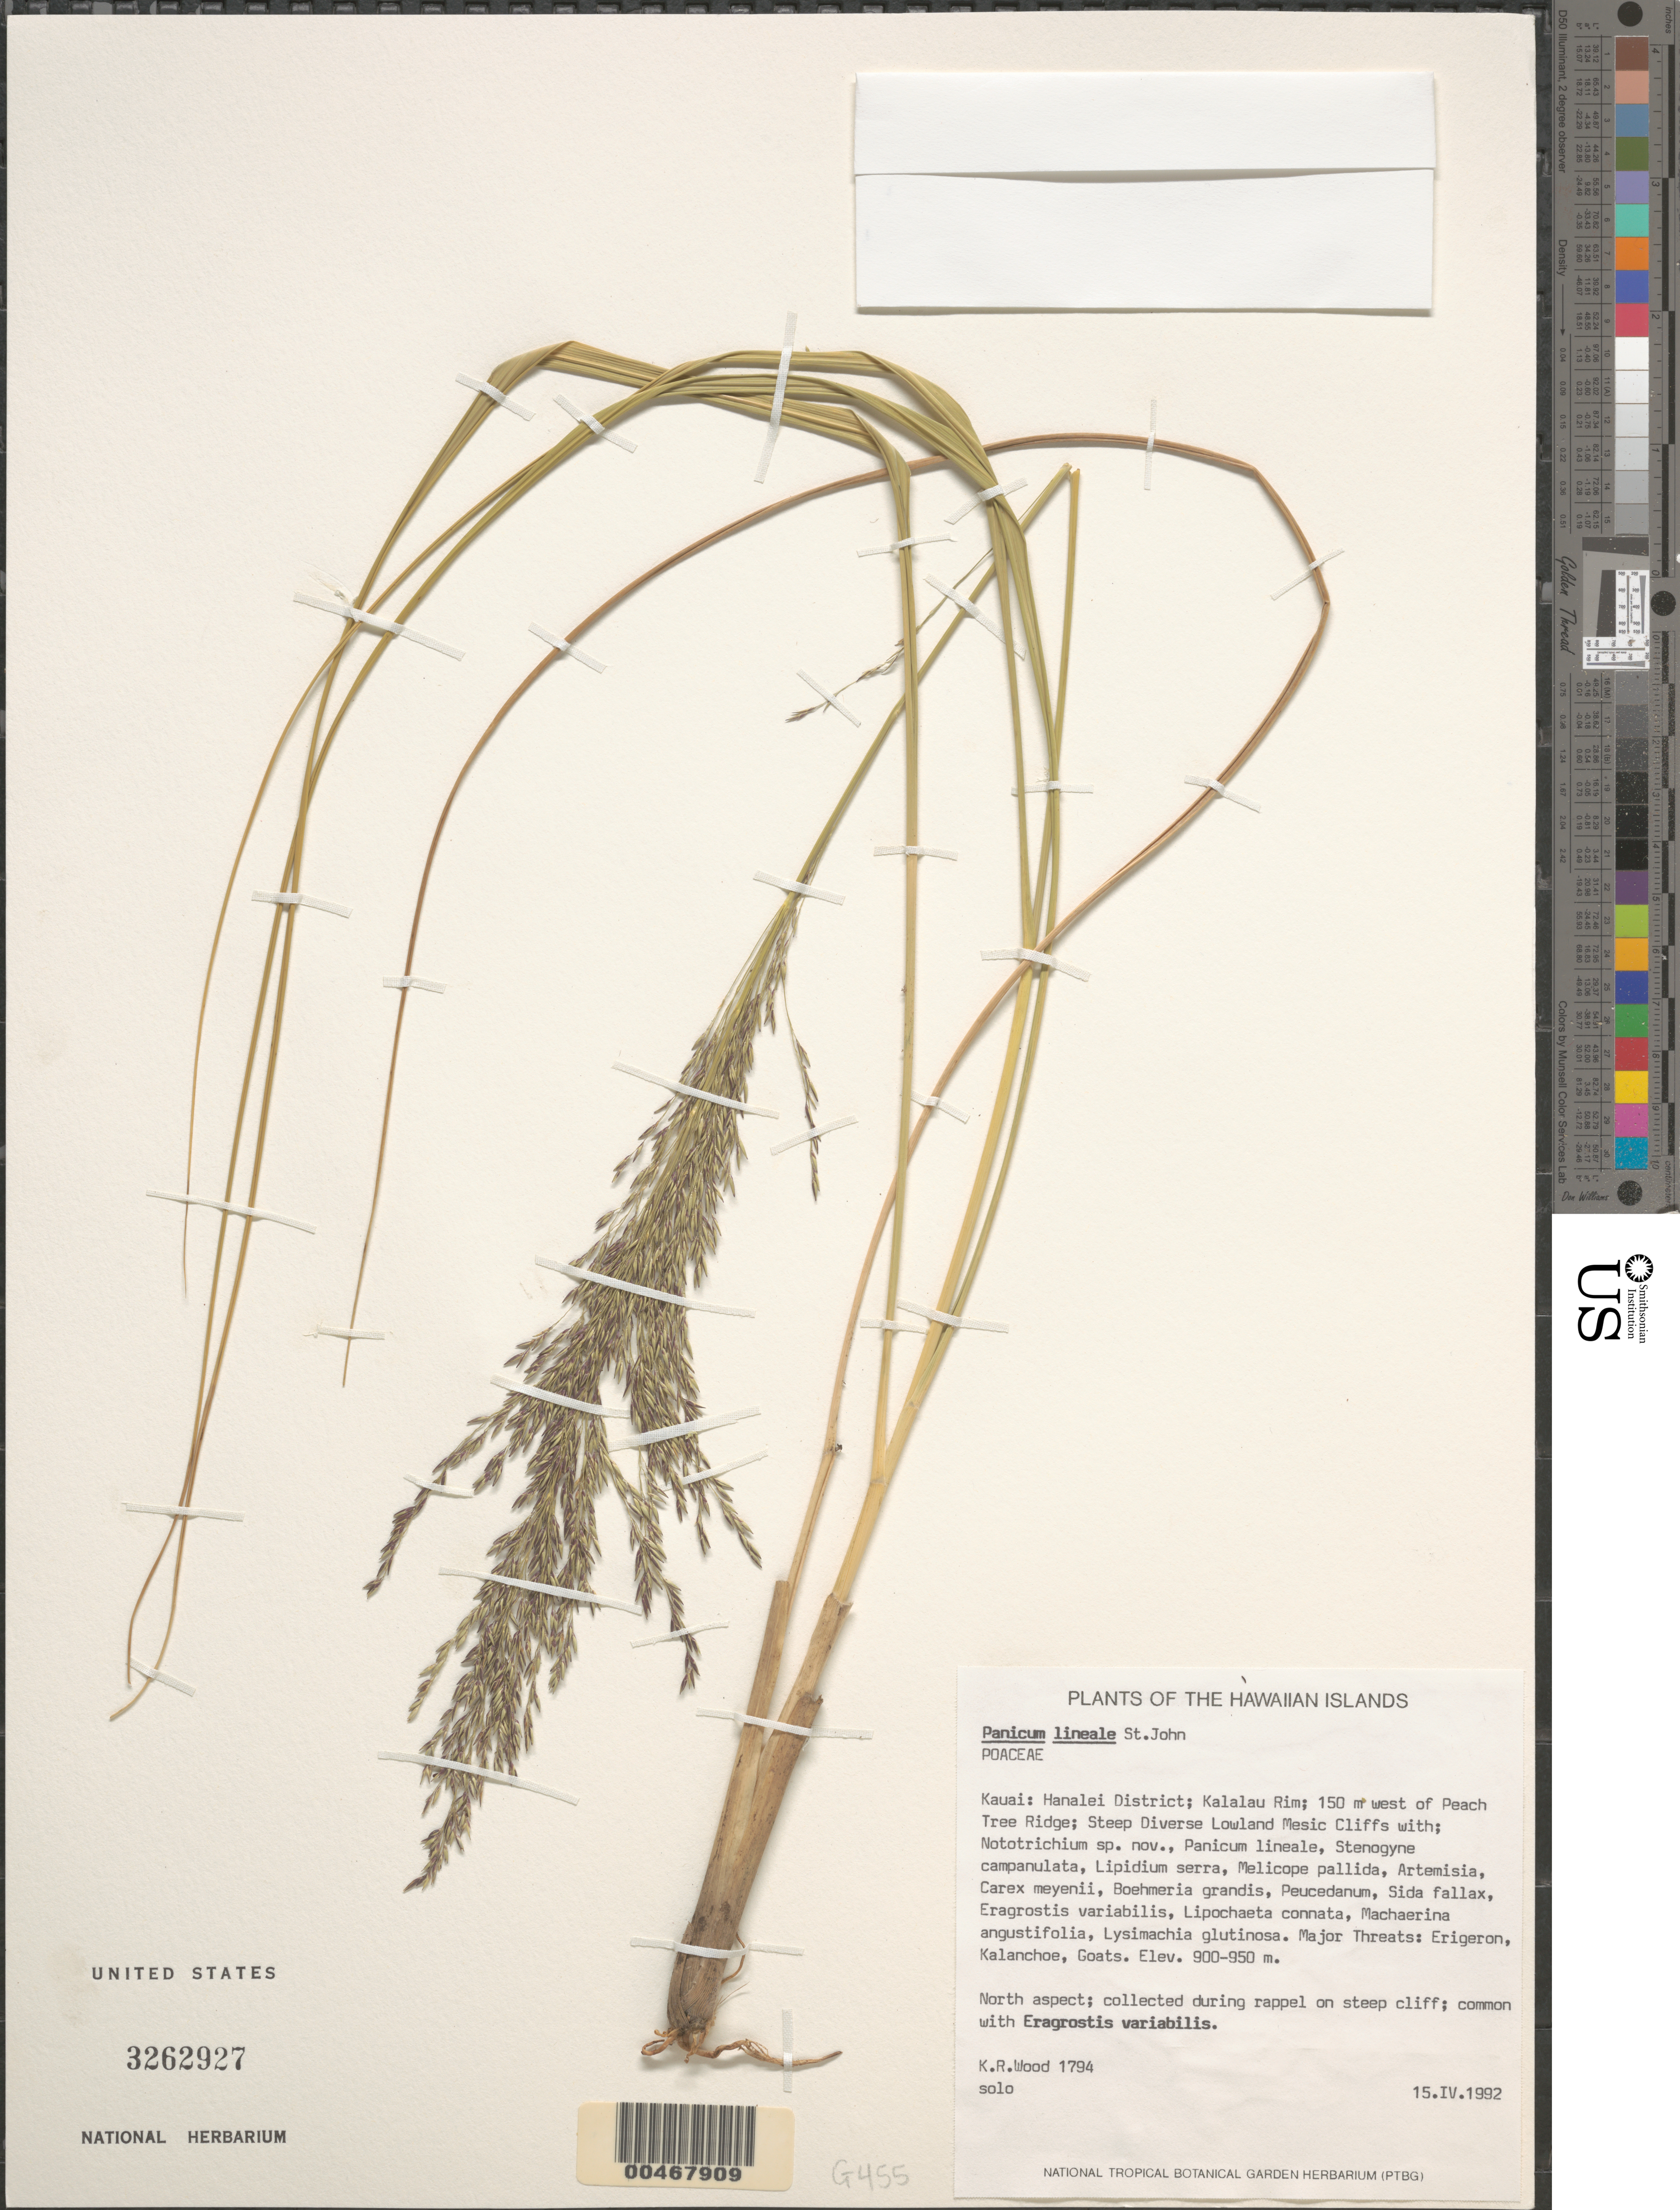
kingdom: Plantae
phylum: Tracheophyta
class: Liliopsida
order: Poales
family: Poaceae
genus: Panicum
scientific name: Panicum lineale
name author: H. St. John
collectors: K. R. Wood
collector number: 1794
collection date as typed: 15 Apr 1992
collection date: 1992-04-15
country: United States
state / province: Hawaii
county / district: Kauai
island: Kaua'i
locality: Hanalei Dist., Kalalau Rim, 150 m W of Peach Tree Ridge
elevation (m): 900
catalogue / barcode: US 3262927